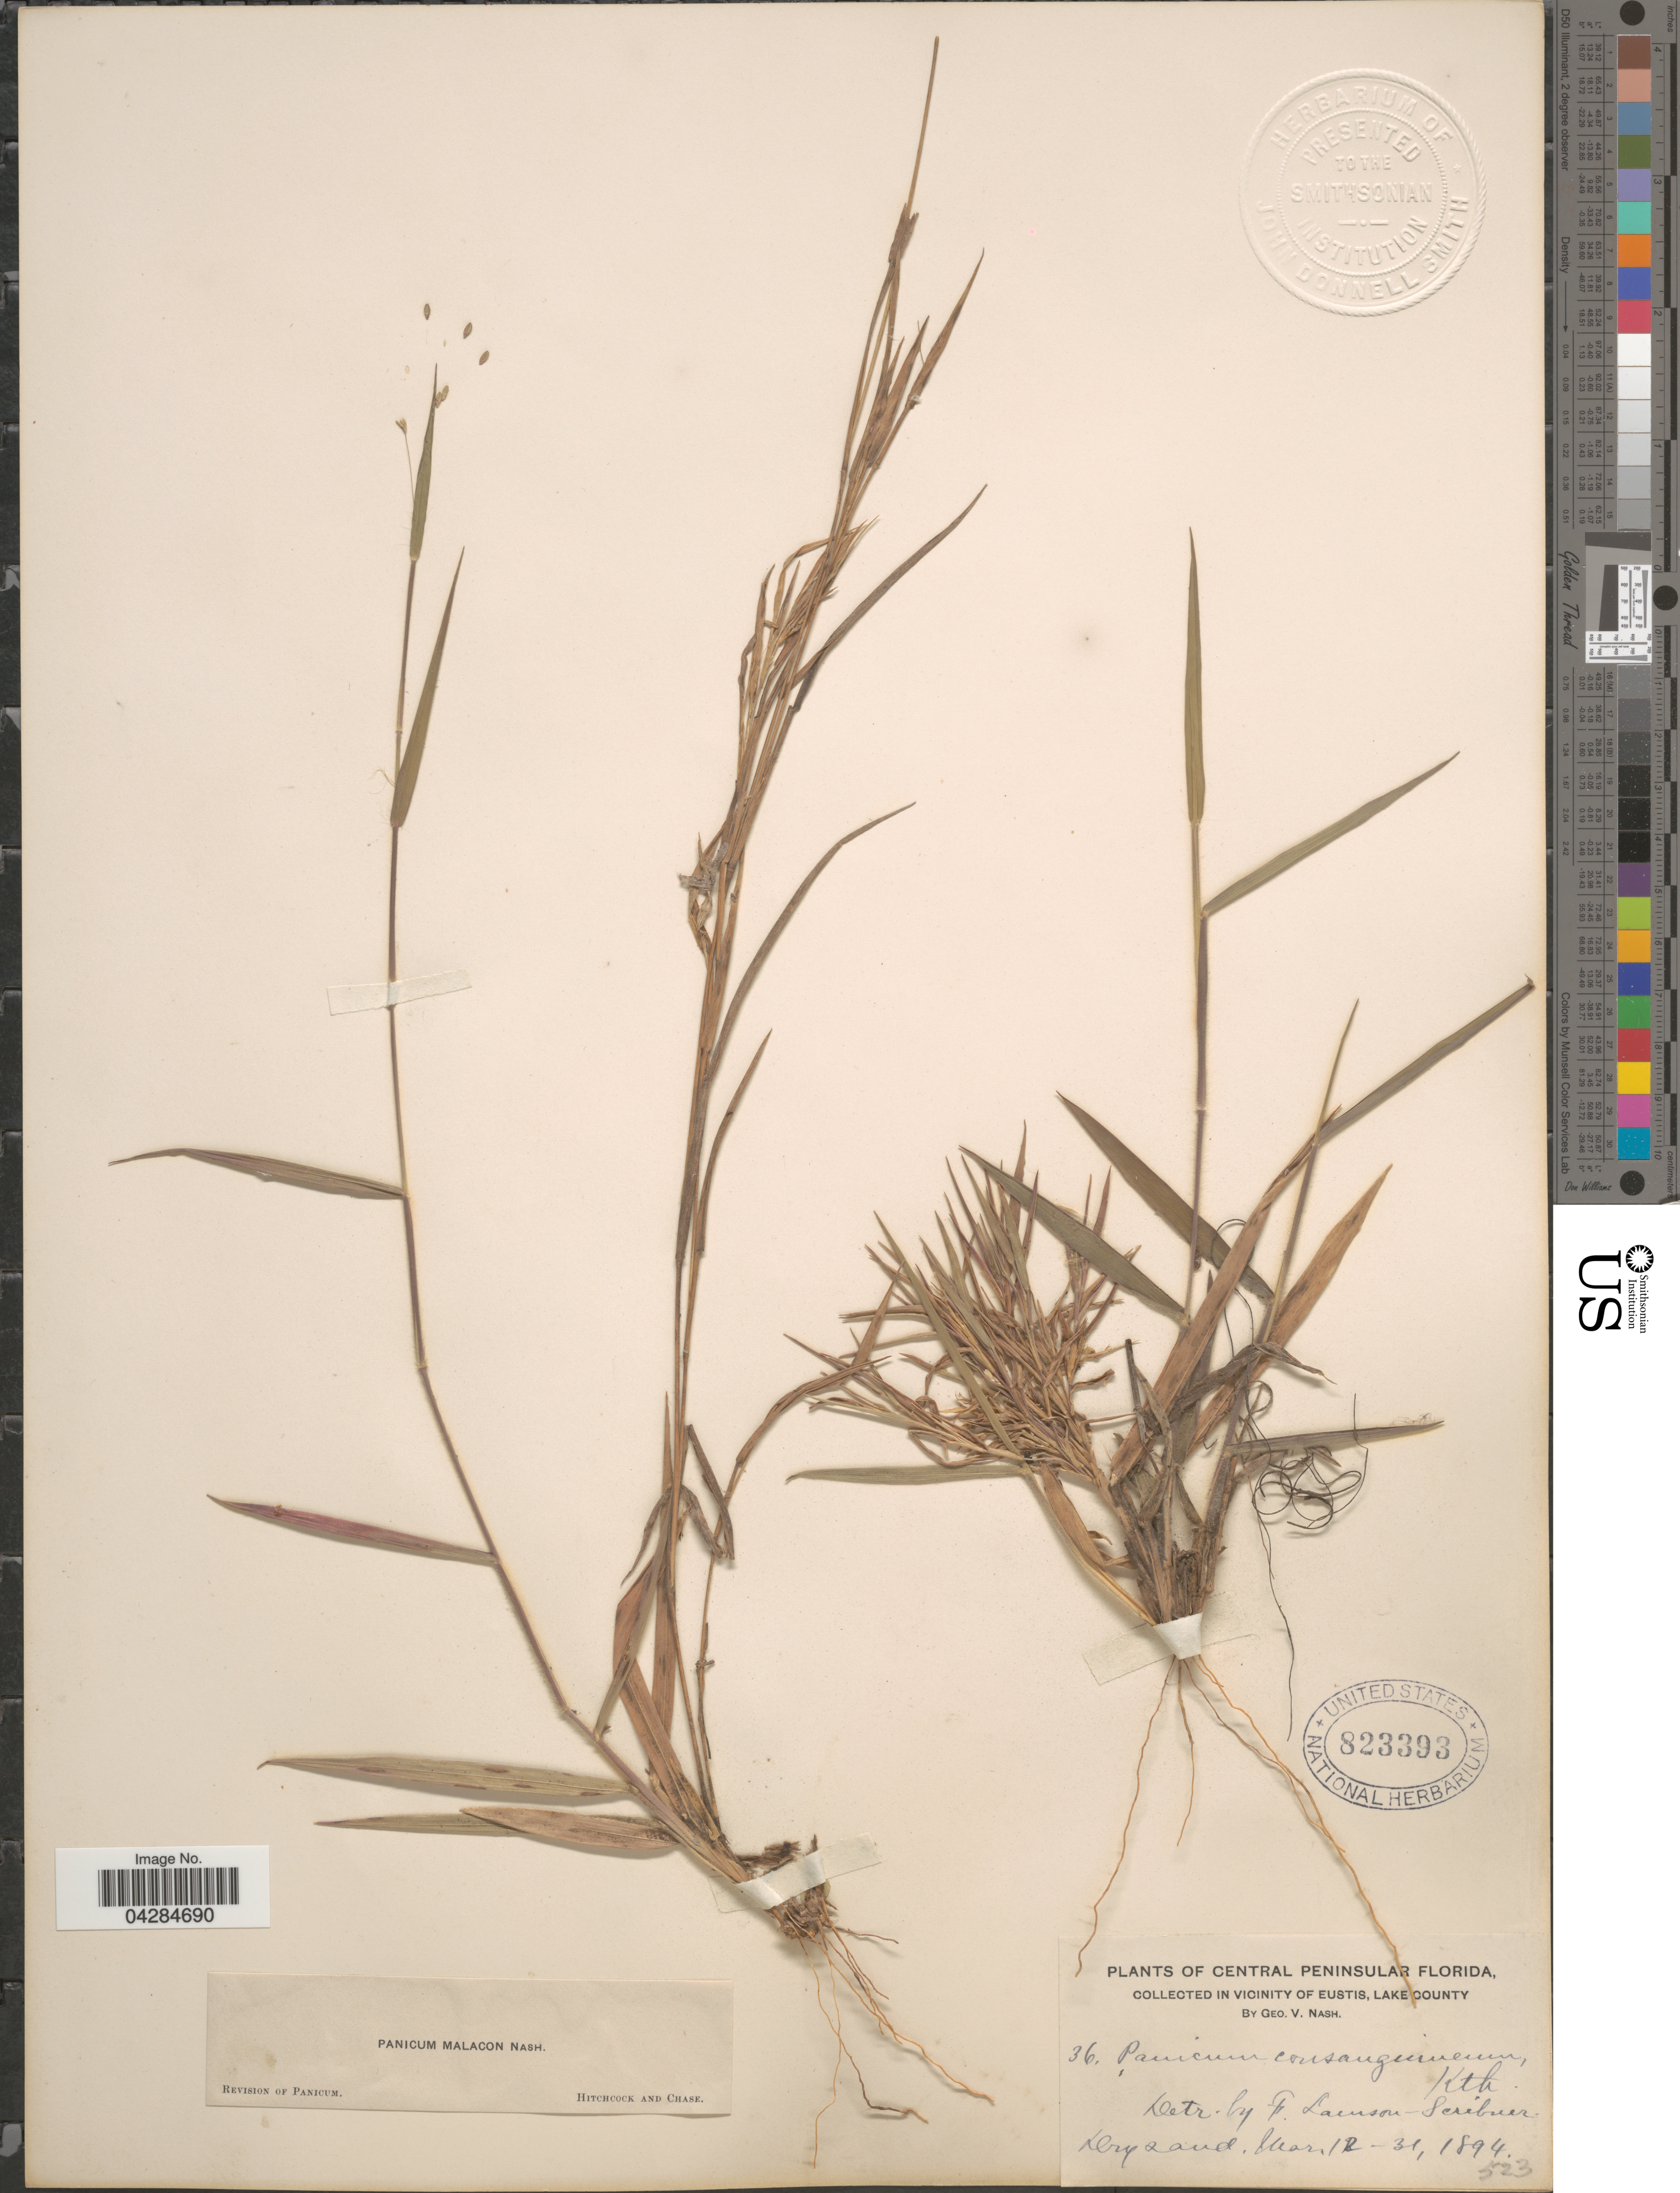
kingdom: Plantae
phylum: Tracheophyta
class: Liliopsida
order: Poales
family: Poaceae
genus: Dichanthelium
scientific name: Dichanthelium ovale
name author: (Elliott) Gould & C.A. Clark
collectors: G. V. Nash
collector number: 36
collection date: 1894-03-12/1894-03-31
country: United States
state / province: Florida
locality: Central Peninsular Florida. In Vicinity Of Eustis, Lake County.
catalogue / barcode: US 823393